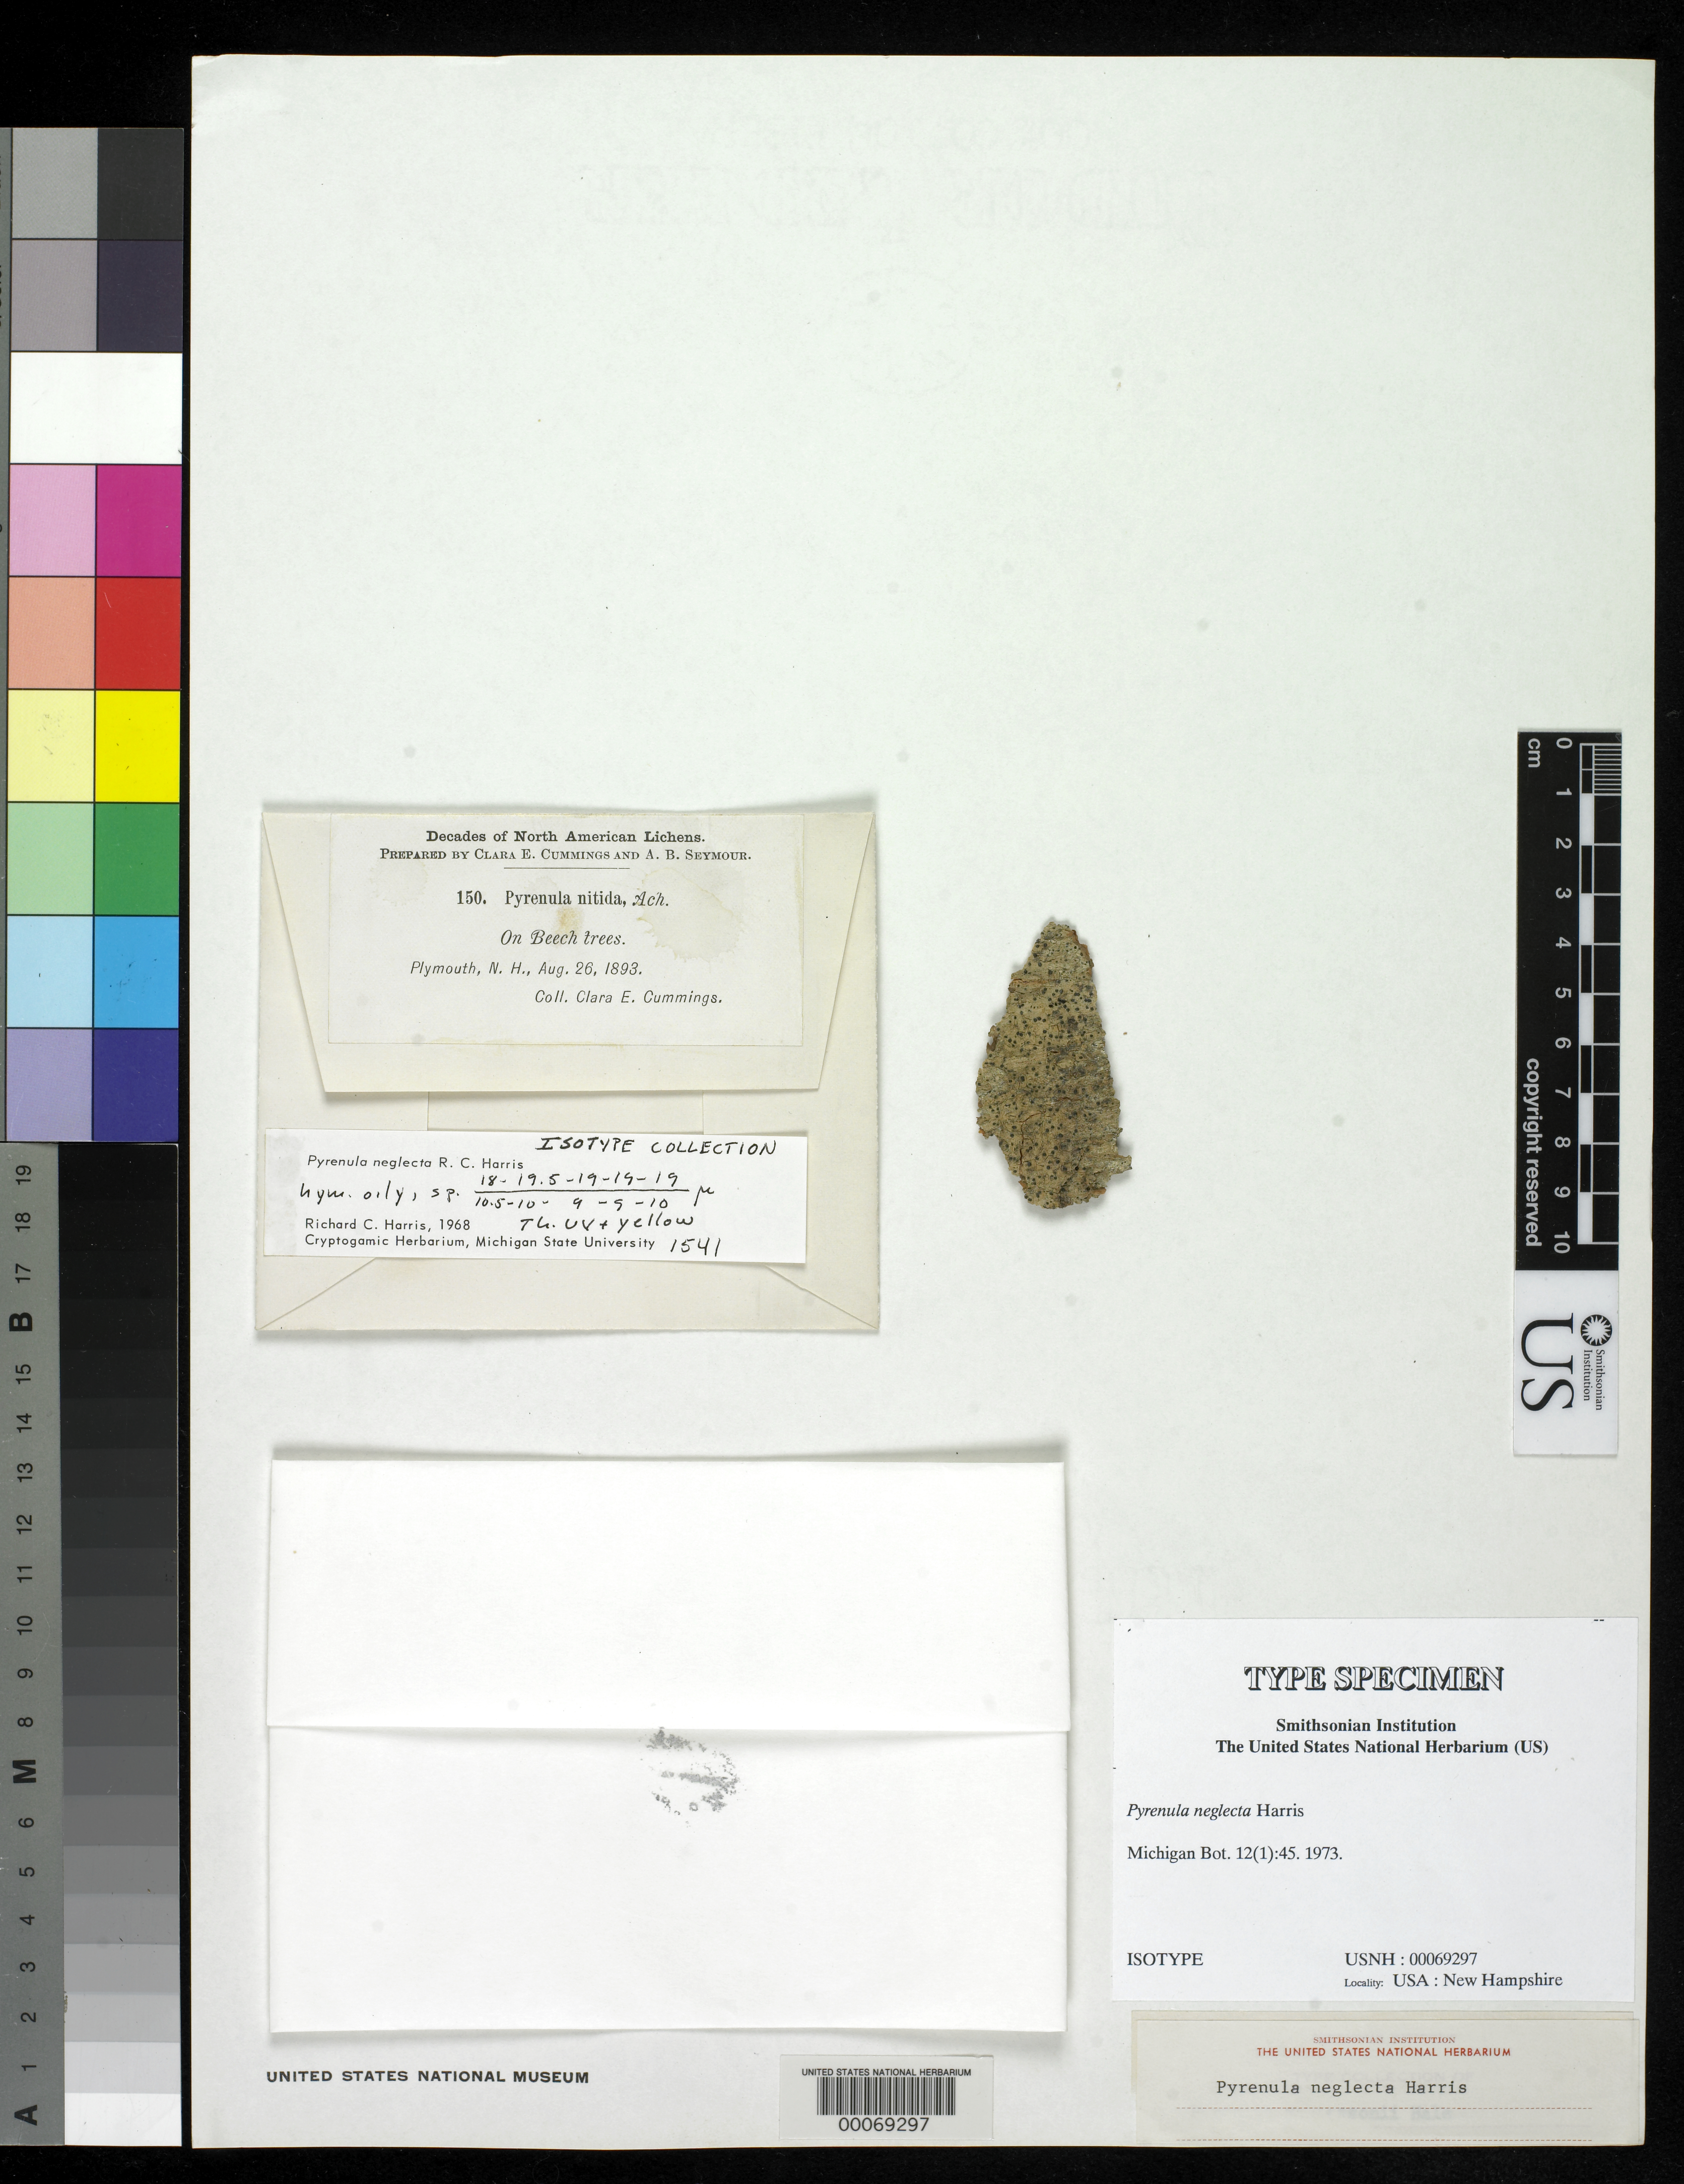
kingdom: Fungi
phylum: Ascomycota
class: Eurotiomycetes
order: Pyrenulales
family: Pyrenulaceae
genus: Pyrenula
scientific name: Pyrenula neglecta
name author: R.C. Harris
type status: Isotype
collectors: C. Cummings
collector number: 150 N.A. Lich.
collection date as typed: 26 Aug 1893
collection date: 1893-08-26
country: United States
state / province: New Hampshire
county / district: Grafton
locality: Plymouth.